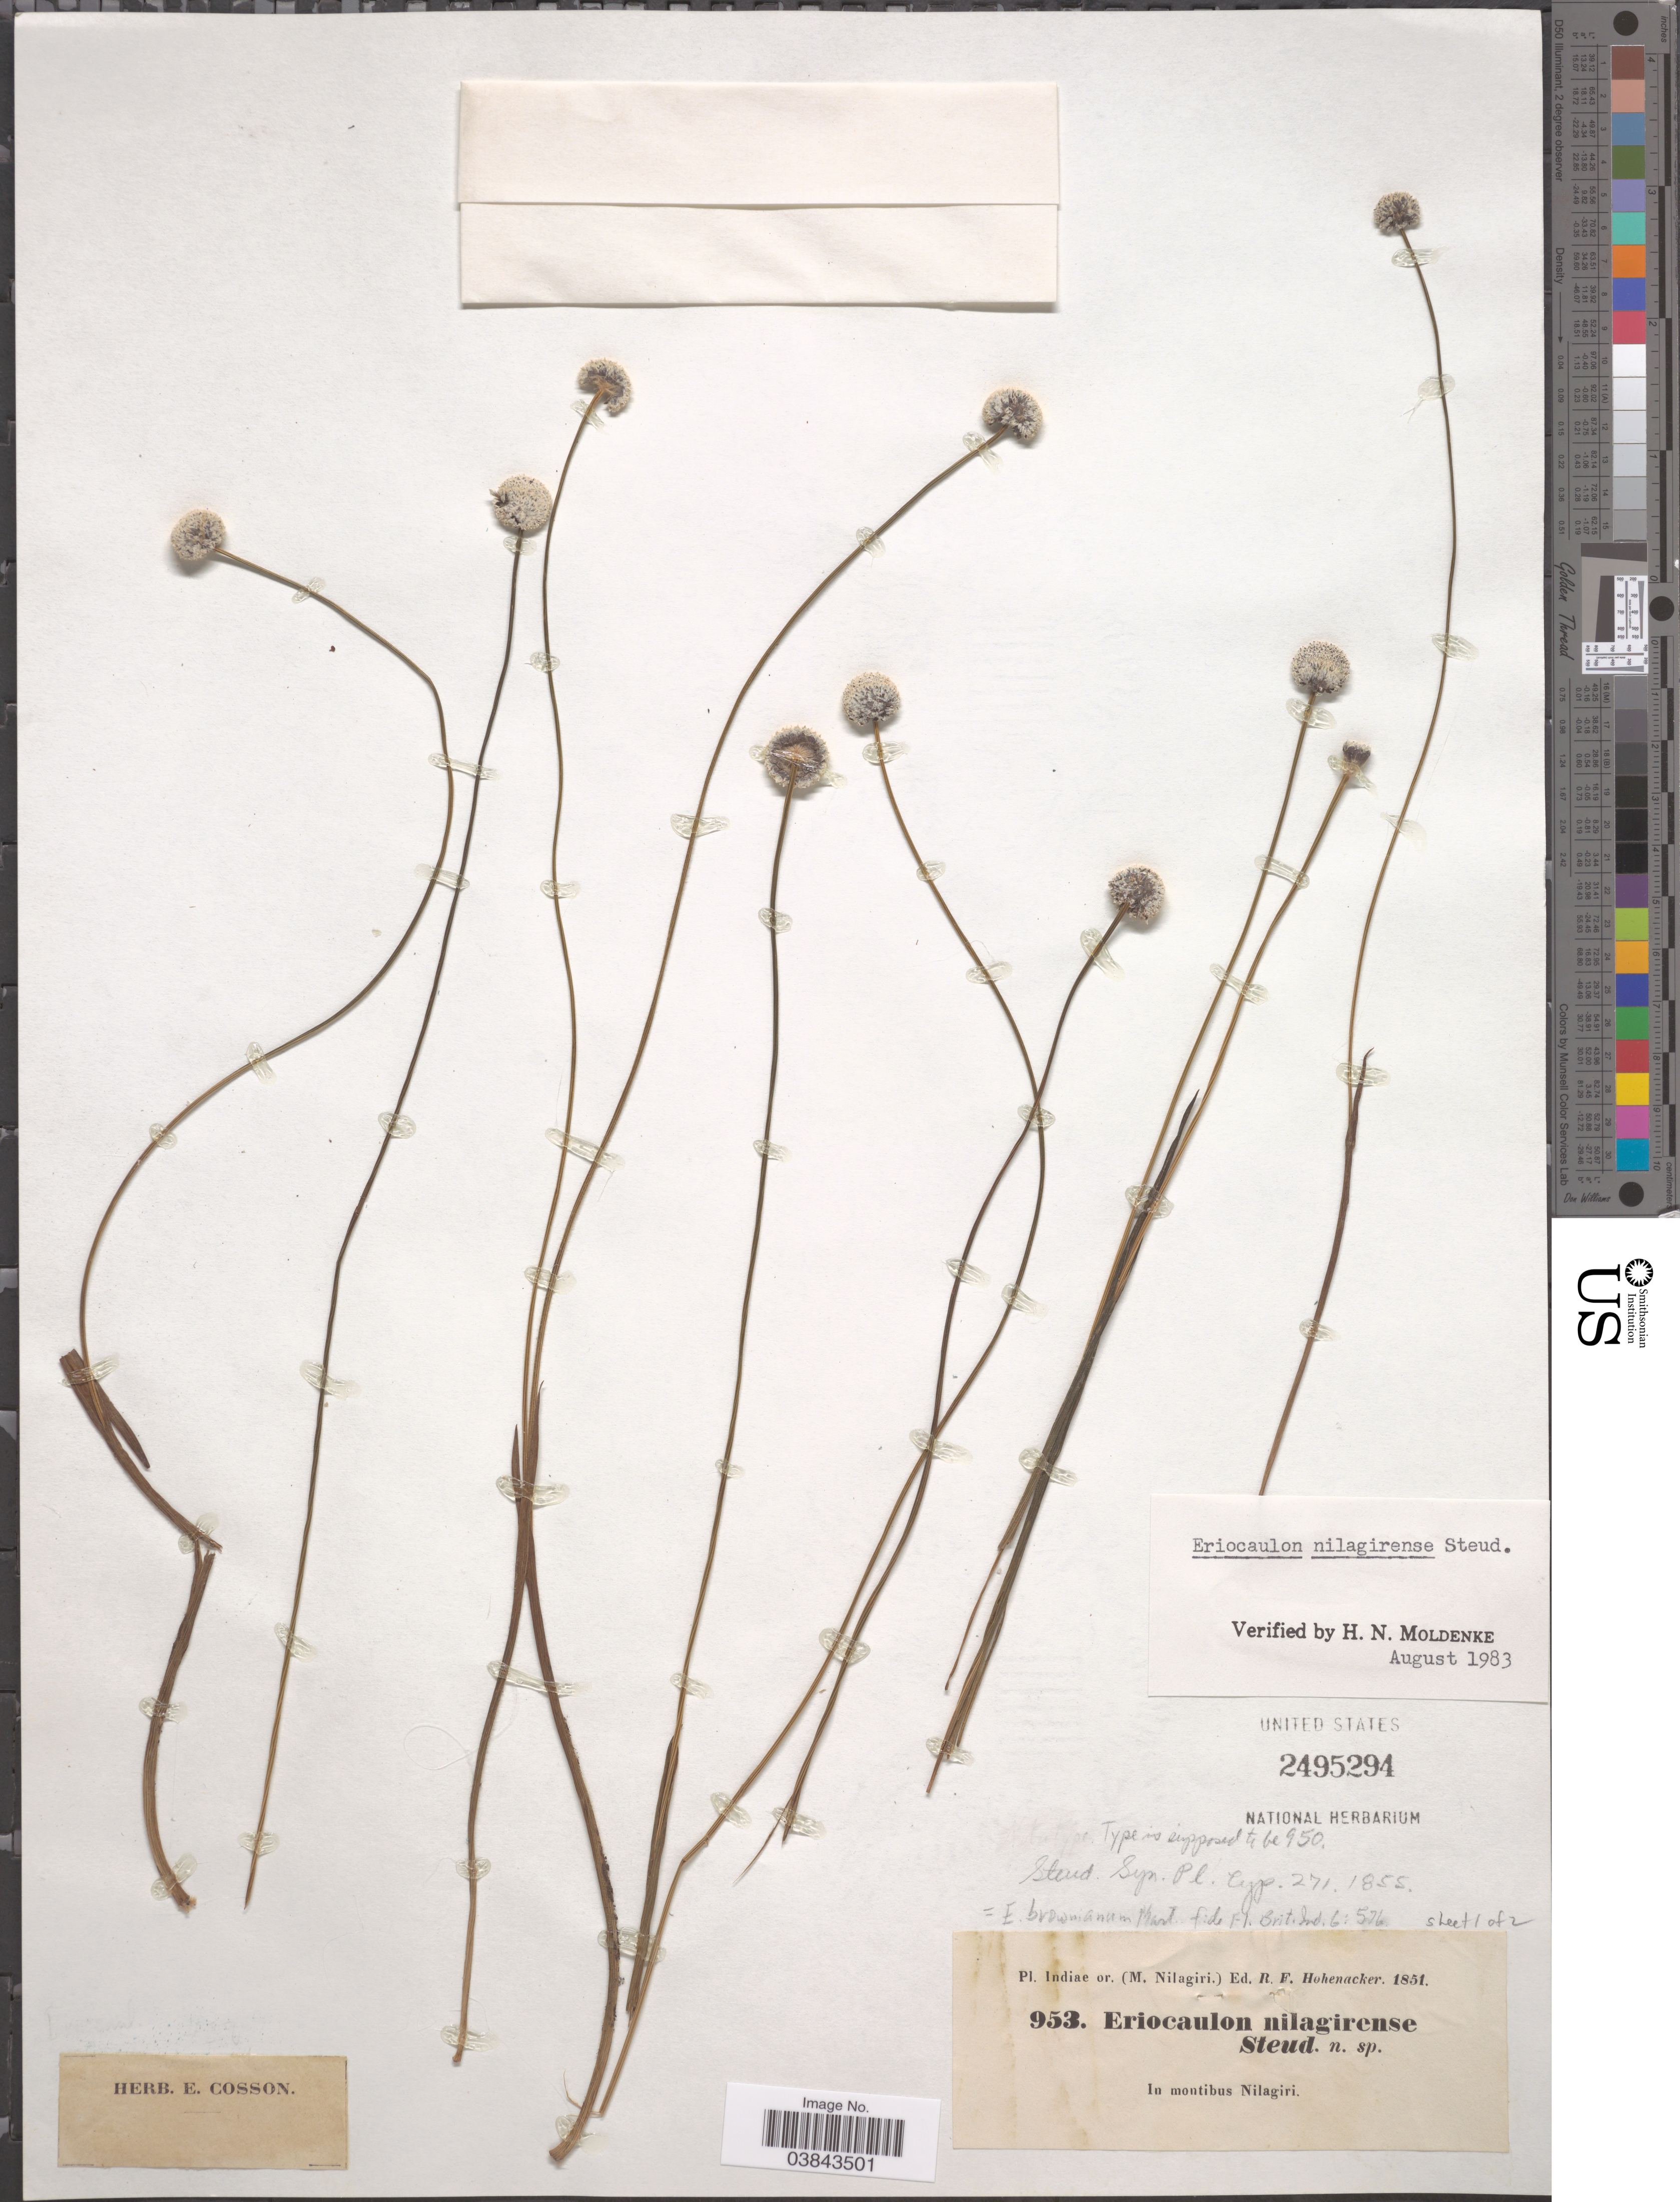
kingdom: Plantae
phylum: Tracheophyta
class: Liliopsida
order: Poales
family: Eriocaulaceae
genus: Eriocaulon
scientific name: Eriocaulon brownianum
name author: Mart.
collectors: R. F. Hohenacker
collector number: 953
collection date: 1851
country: India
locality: (M. Nilagiri). In montibus Nilagiri.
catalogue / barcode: US 2495294